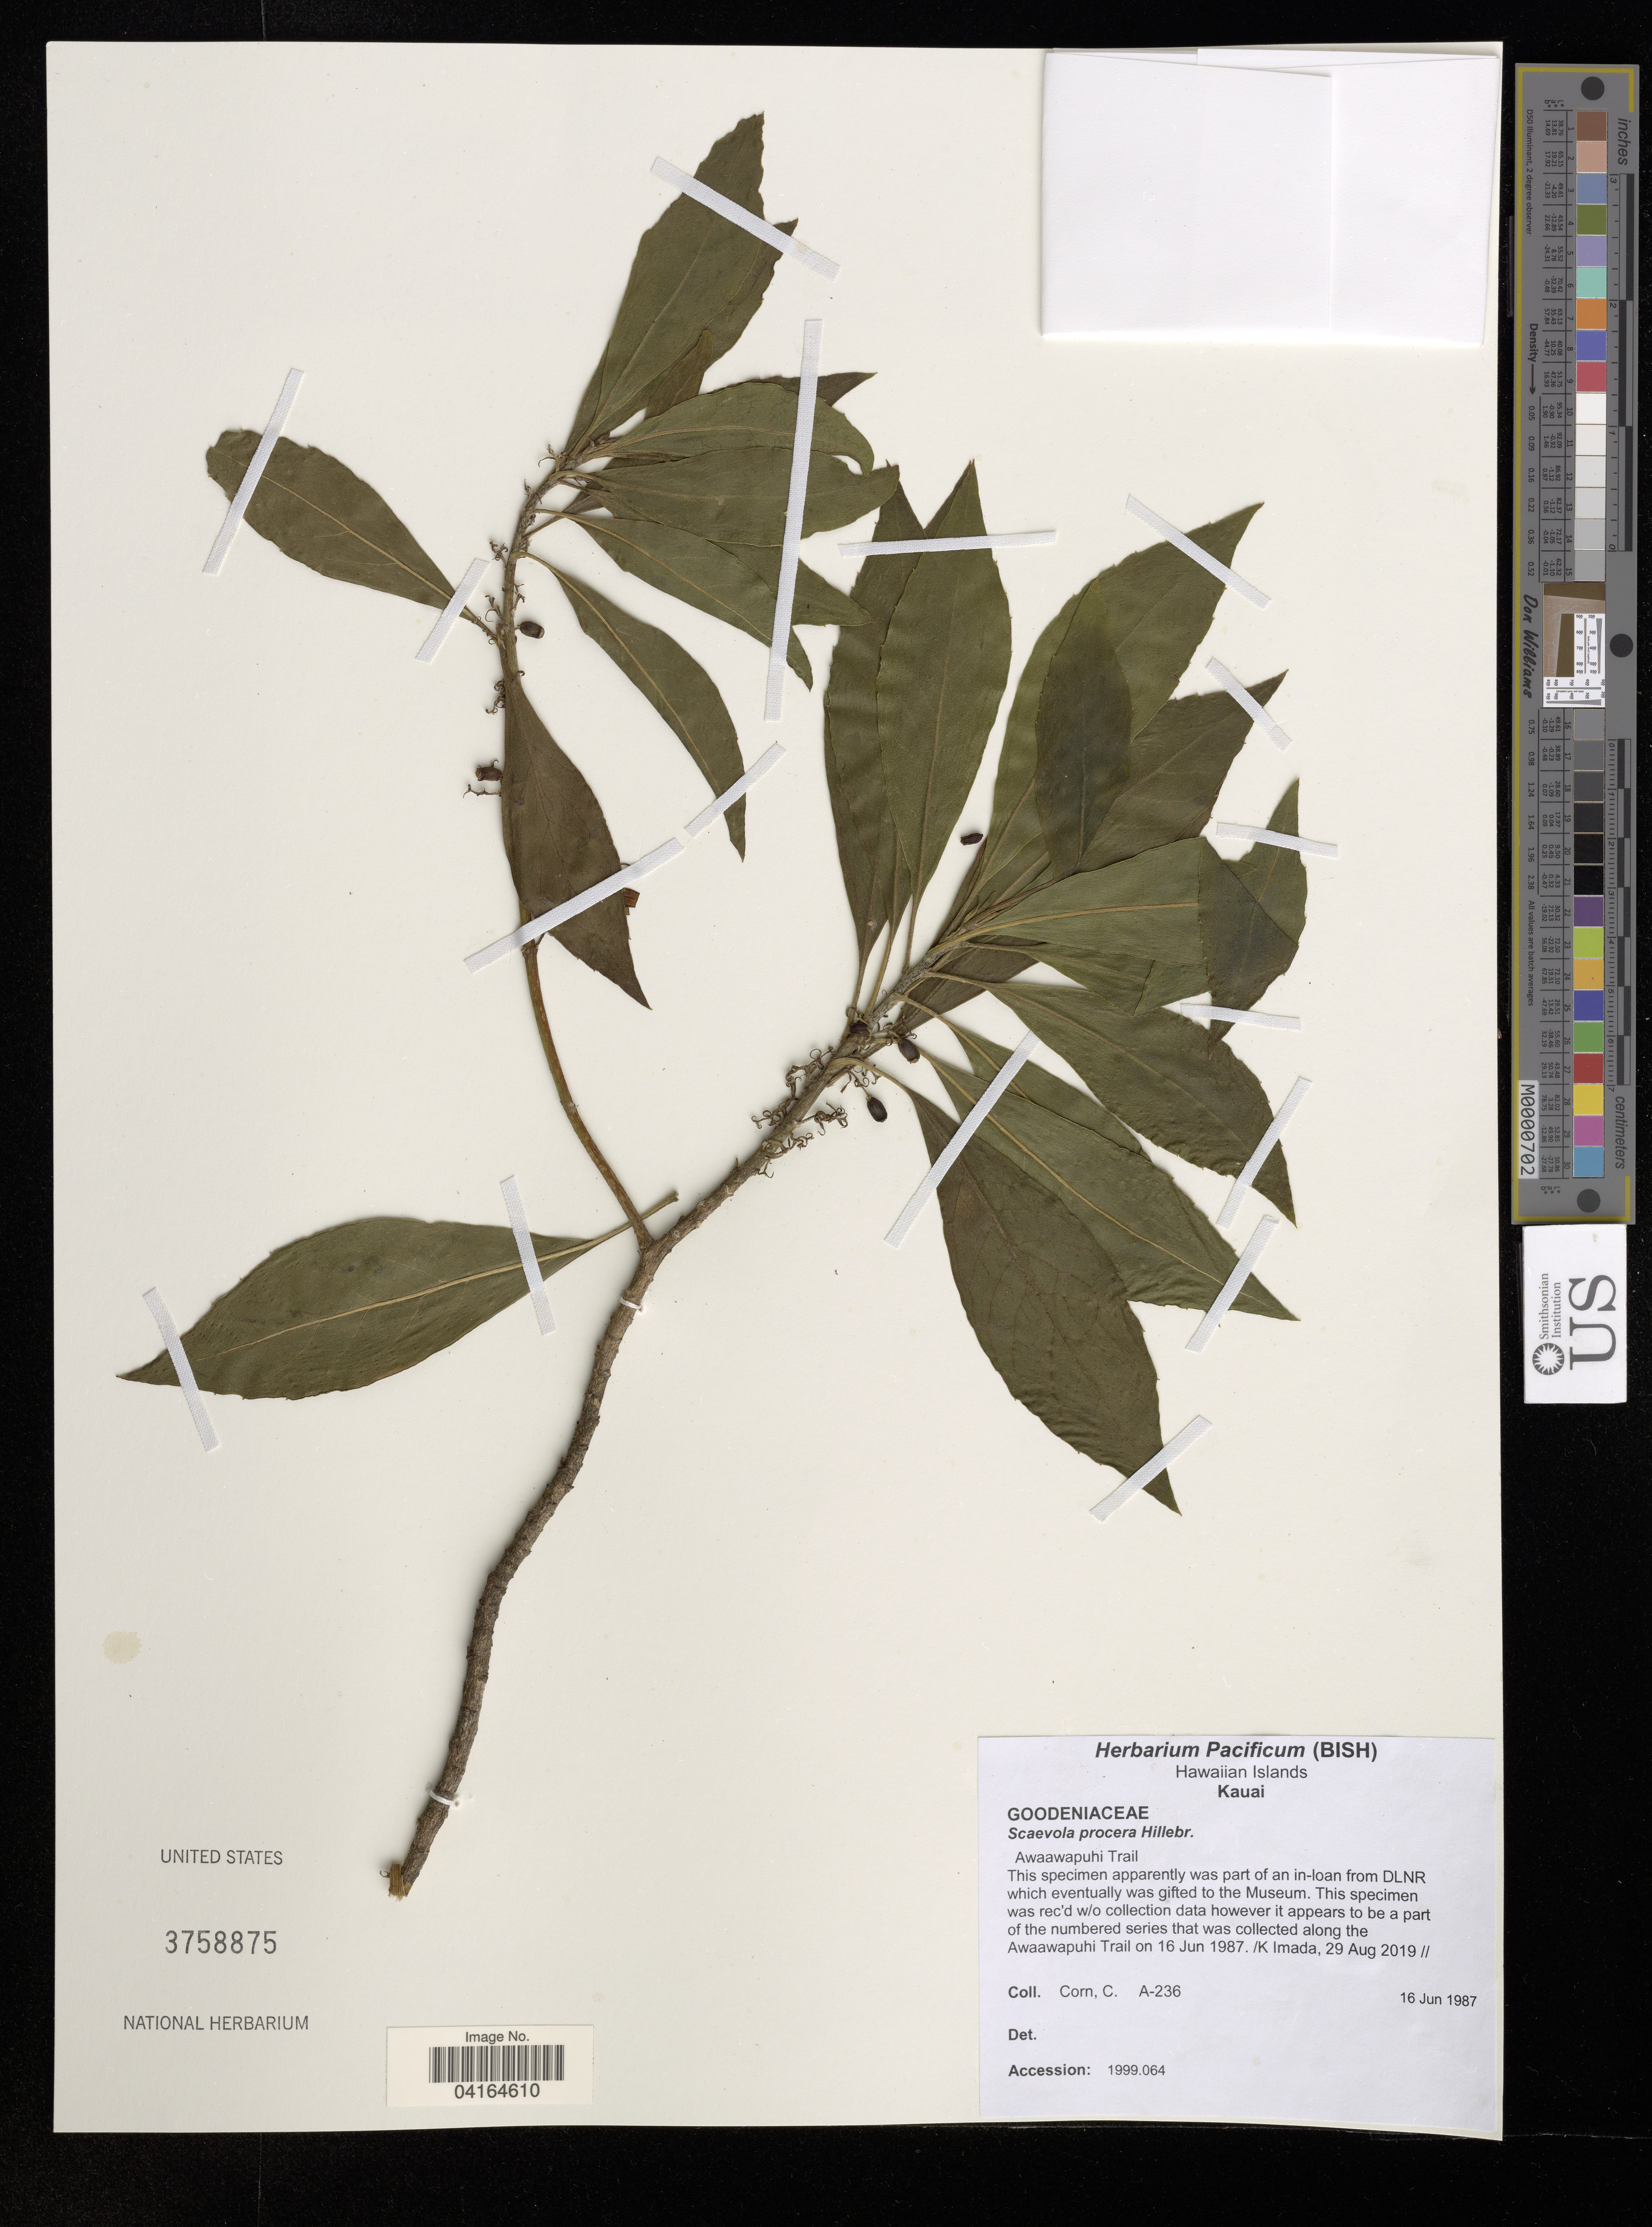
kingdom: Plantae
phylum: Tracheophyta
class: Magnoliopsida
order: Asterales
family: Goodeniaceae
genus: Scaevola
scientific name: Scaevola procera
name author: Hillebr.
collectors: C. Corn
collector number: A-236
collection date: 1987-06-16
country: United States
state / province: Hawaii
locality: Hawaiian Islands. Kauai. Awaawapuhi Trail.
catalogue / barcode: US 3758875